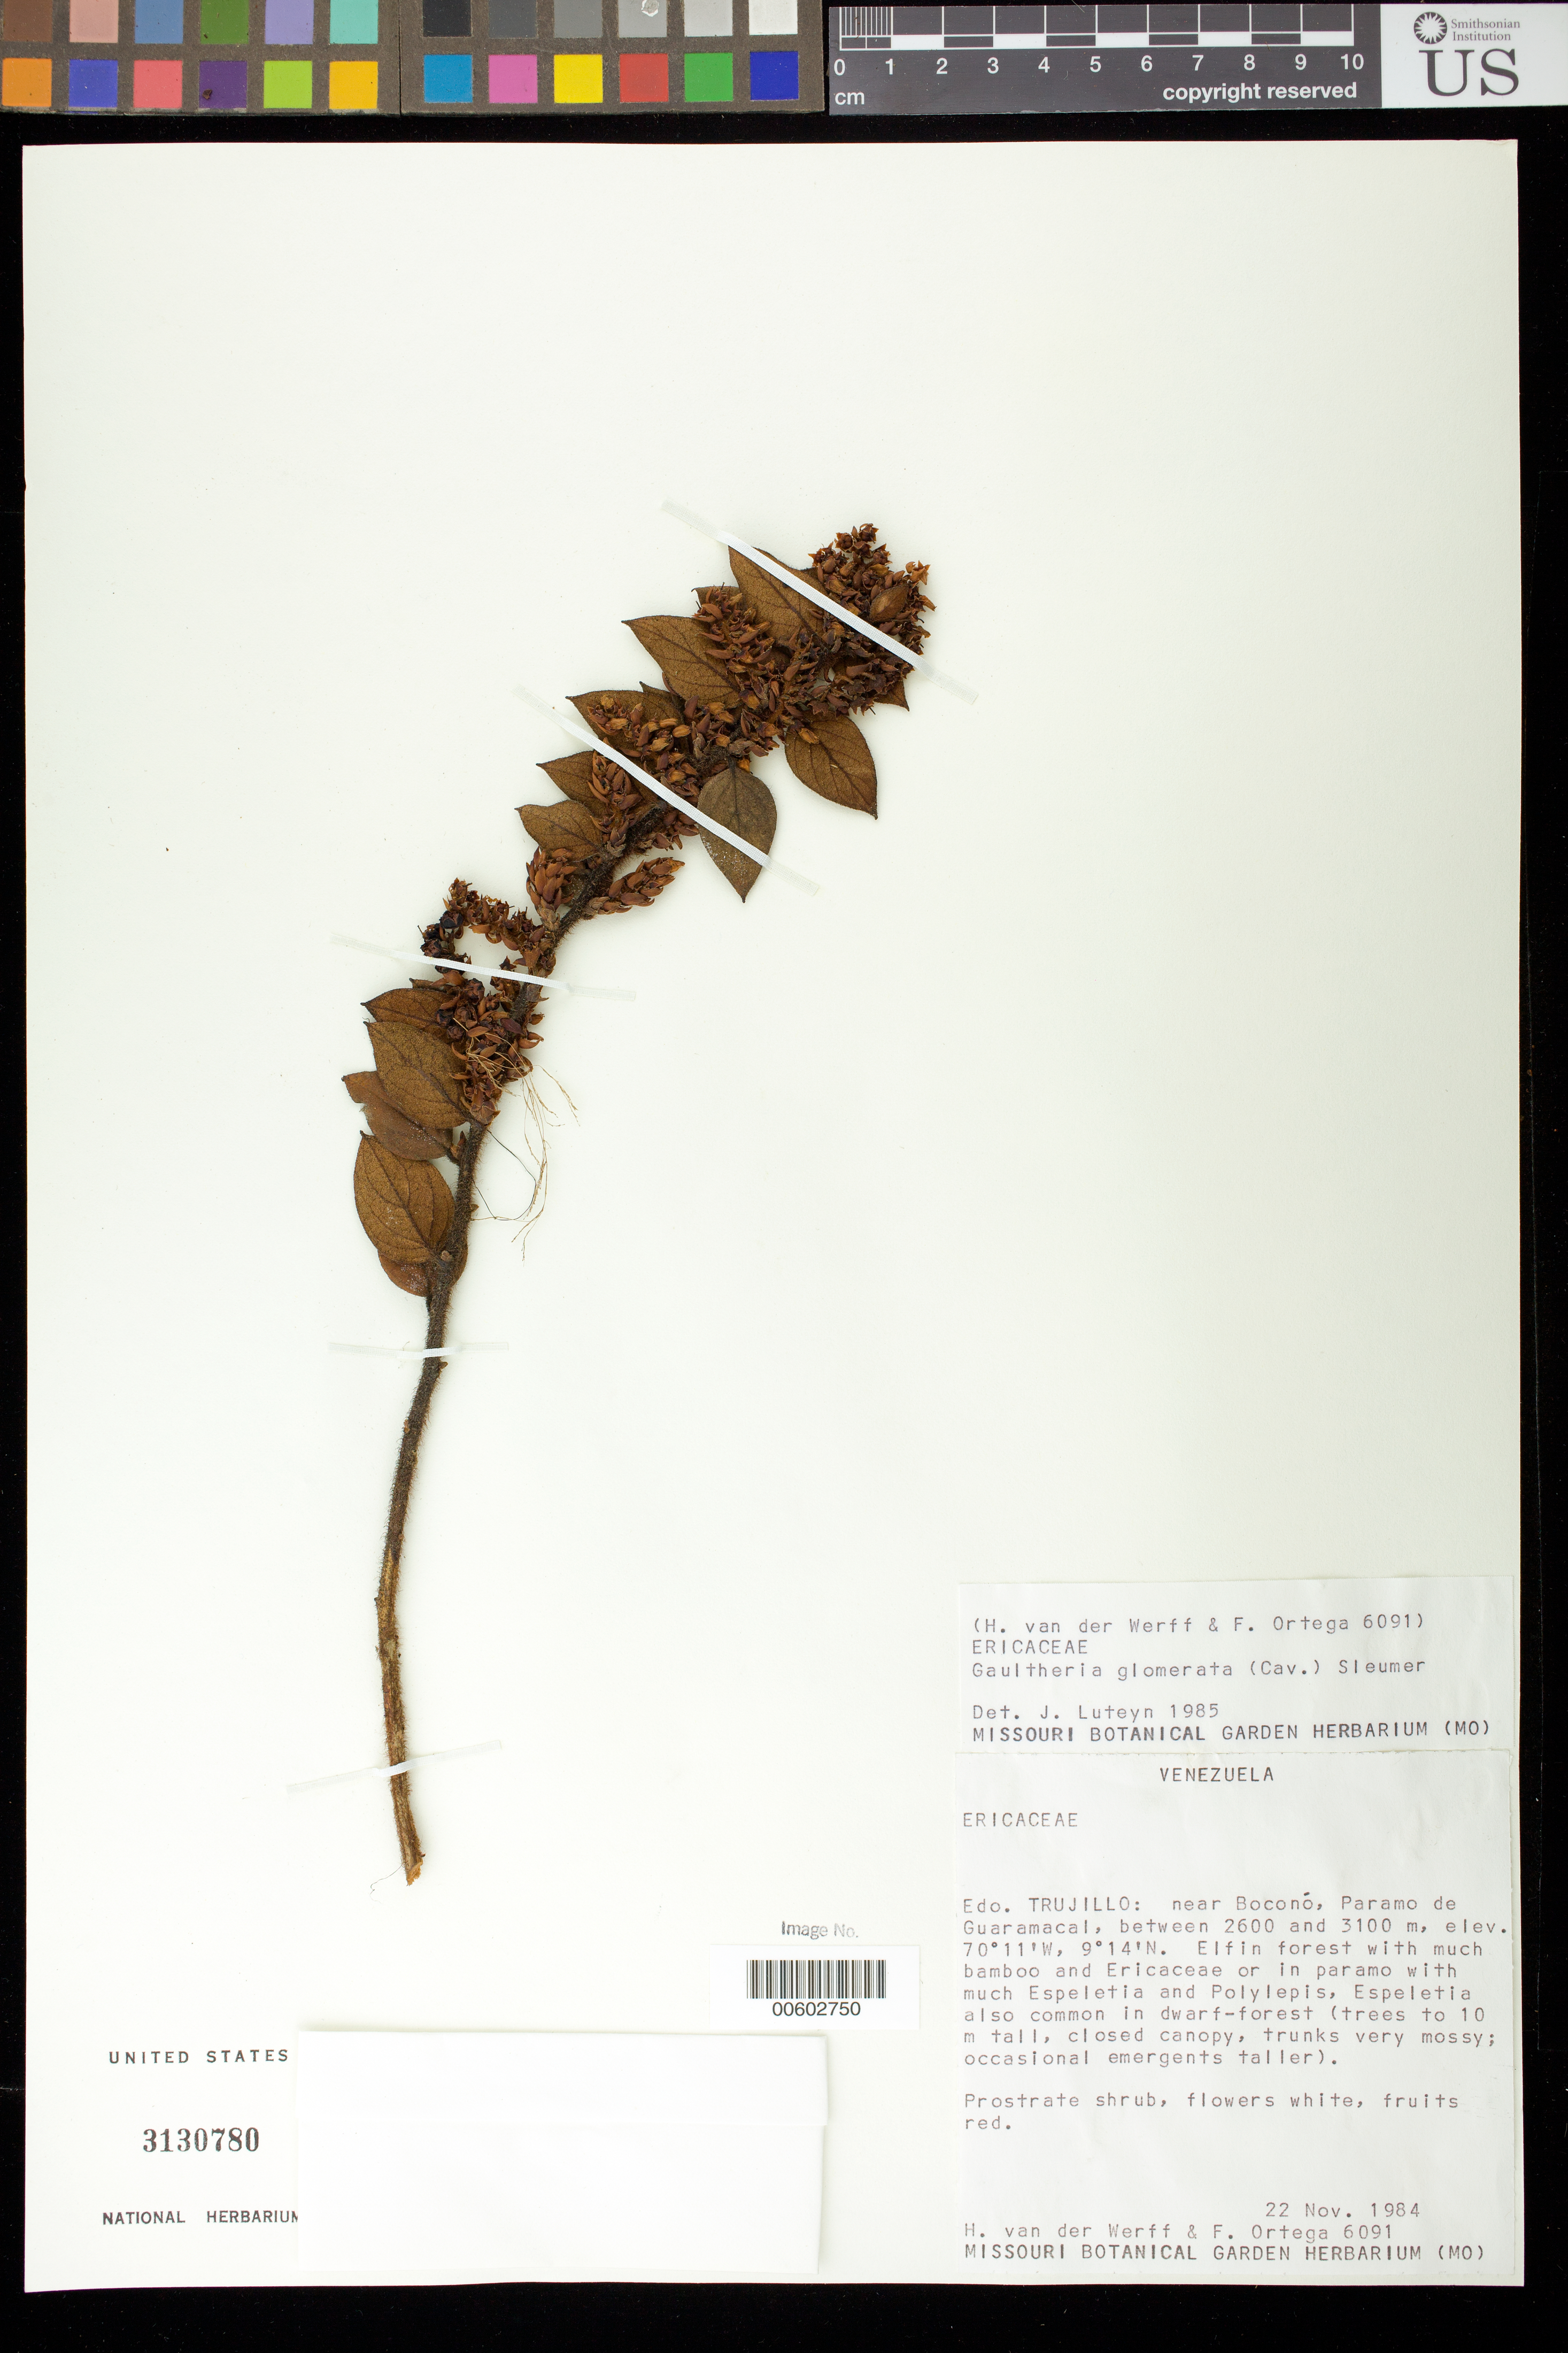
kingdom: Plantae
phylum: Tracheophyta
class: Magnoliopsida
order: Ericales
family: Ericaceae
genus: Gaultheria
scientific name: Gaultheria glomerata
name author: (Cav.) Sleumer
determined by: Luteyn, J. L.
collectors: H. van der Werff & F. J. Ortega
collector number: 6091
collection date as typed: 22 Nov 1984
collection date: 1984-11-22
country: Venezuela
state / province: Trujillo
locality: Paramo de Guaramacal, near Boconó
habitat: Elfin forest with much bamboo and Ericaceae or in páramo with much Espeletia and Polylepis, Espeletia also common in dwarfETC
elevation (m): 2600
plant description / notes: MO, PORT, US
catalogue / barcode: US 3130780